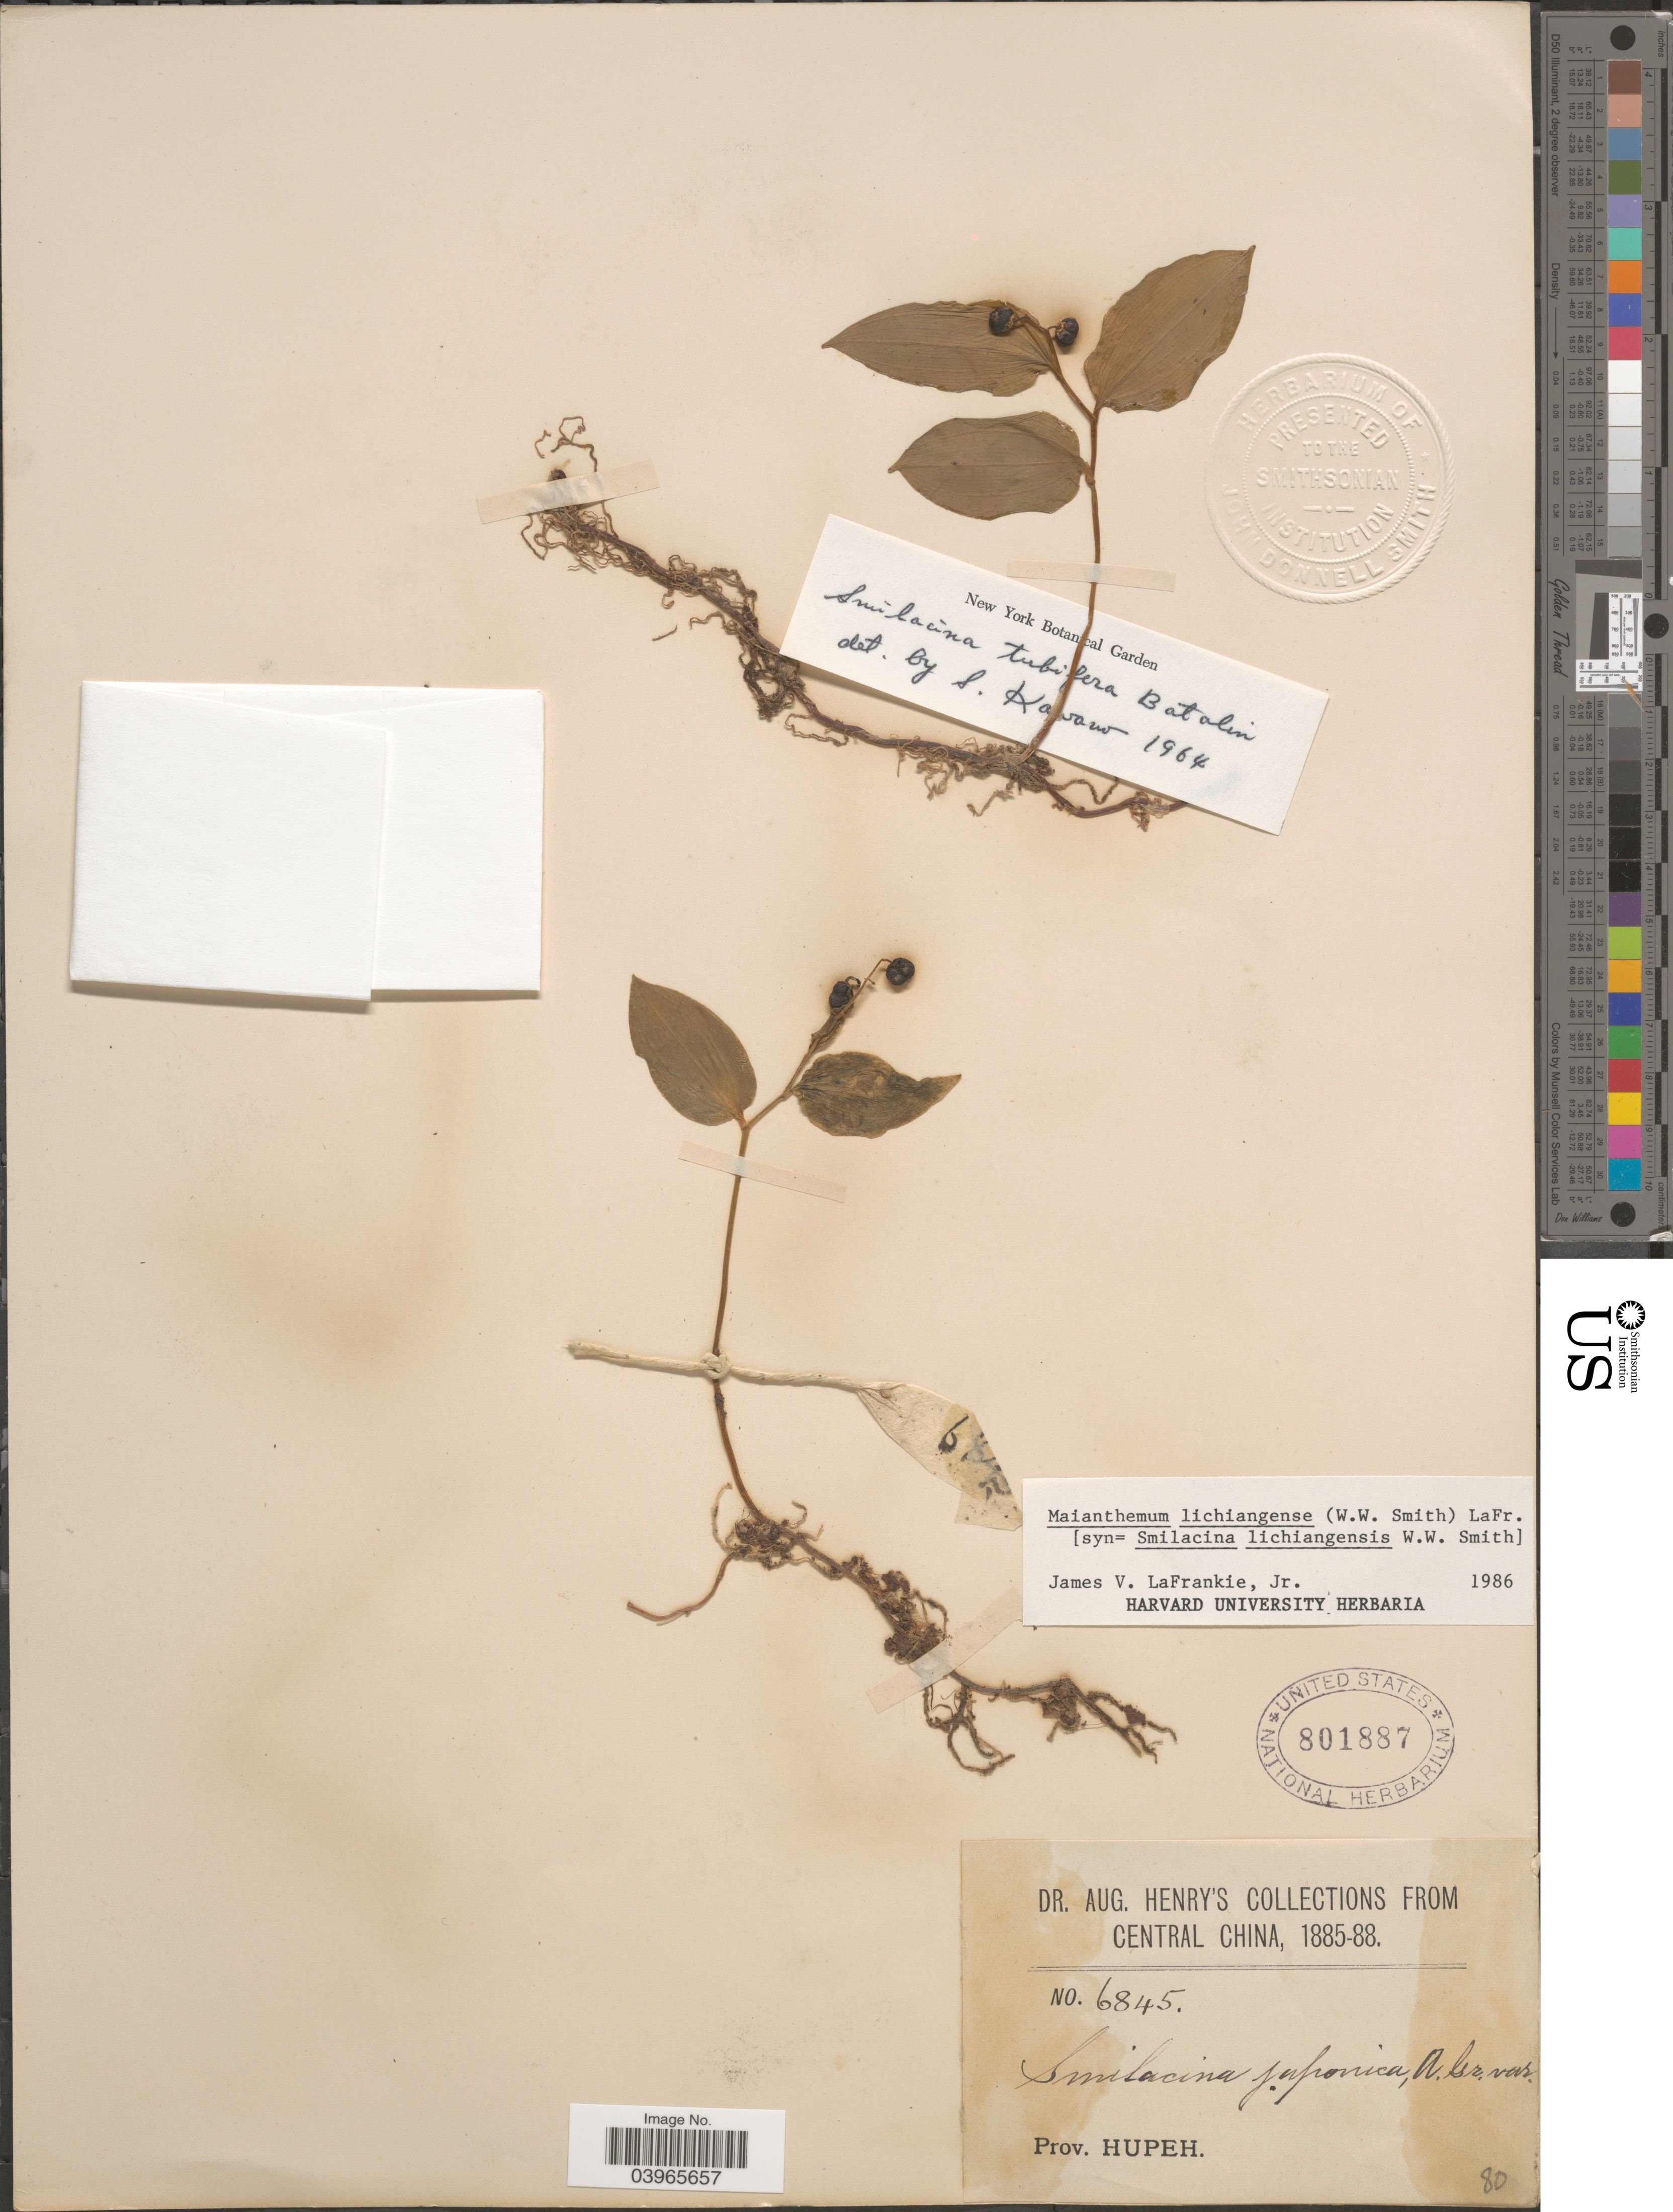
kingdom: Plantae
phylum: Tracheophyta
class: Liliopsida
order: Asparagales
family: Asparagaceae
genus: Maianthemum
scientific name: Maianthemum lichiangense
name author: (W.W. Sm.) LaFrankie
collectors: A. Henry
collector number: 6845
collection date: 1885/1888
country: China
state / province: Hubei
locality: Central China. Prov. Hupeh.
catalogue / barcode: US 801887